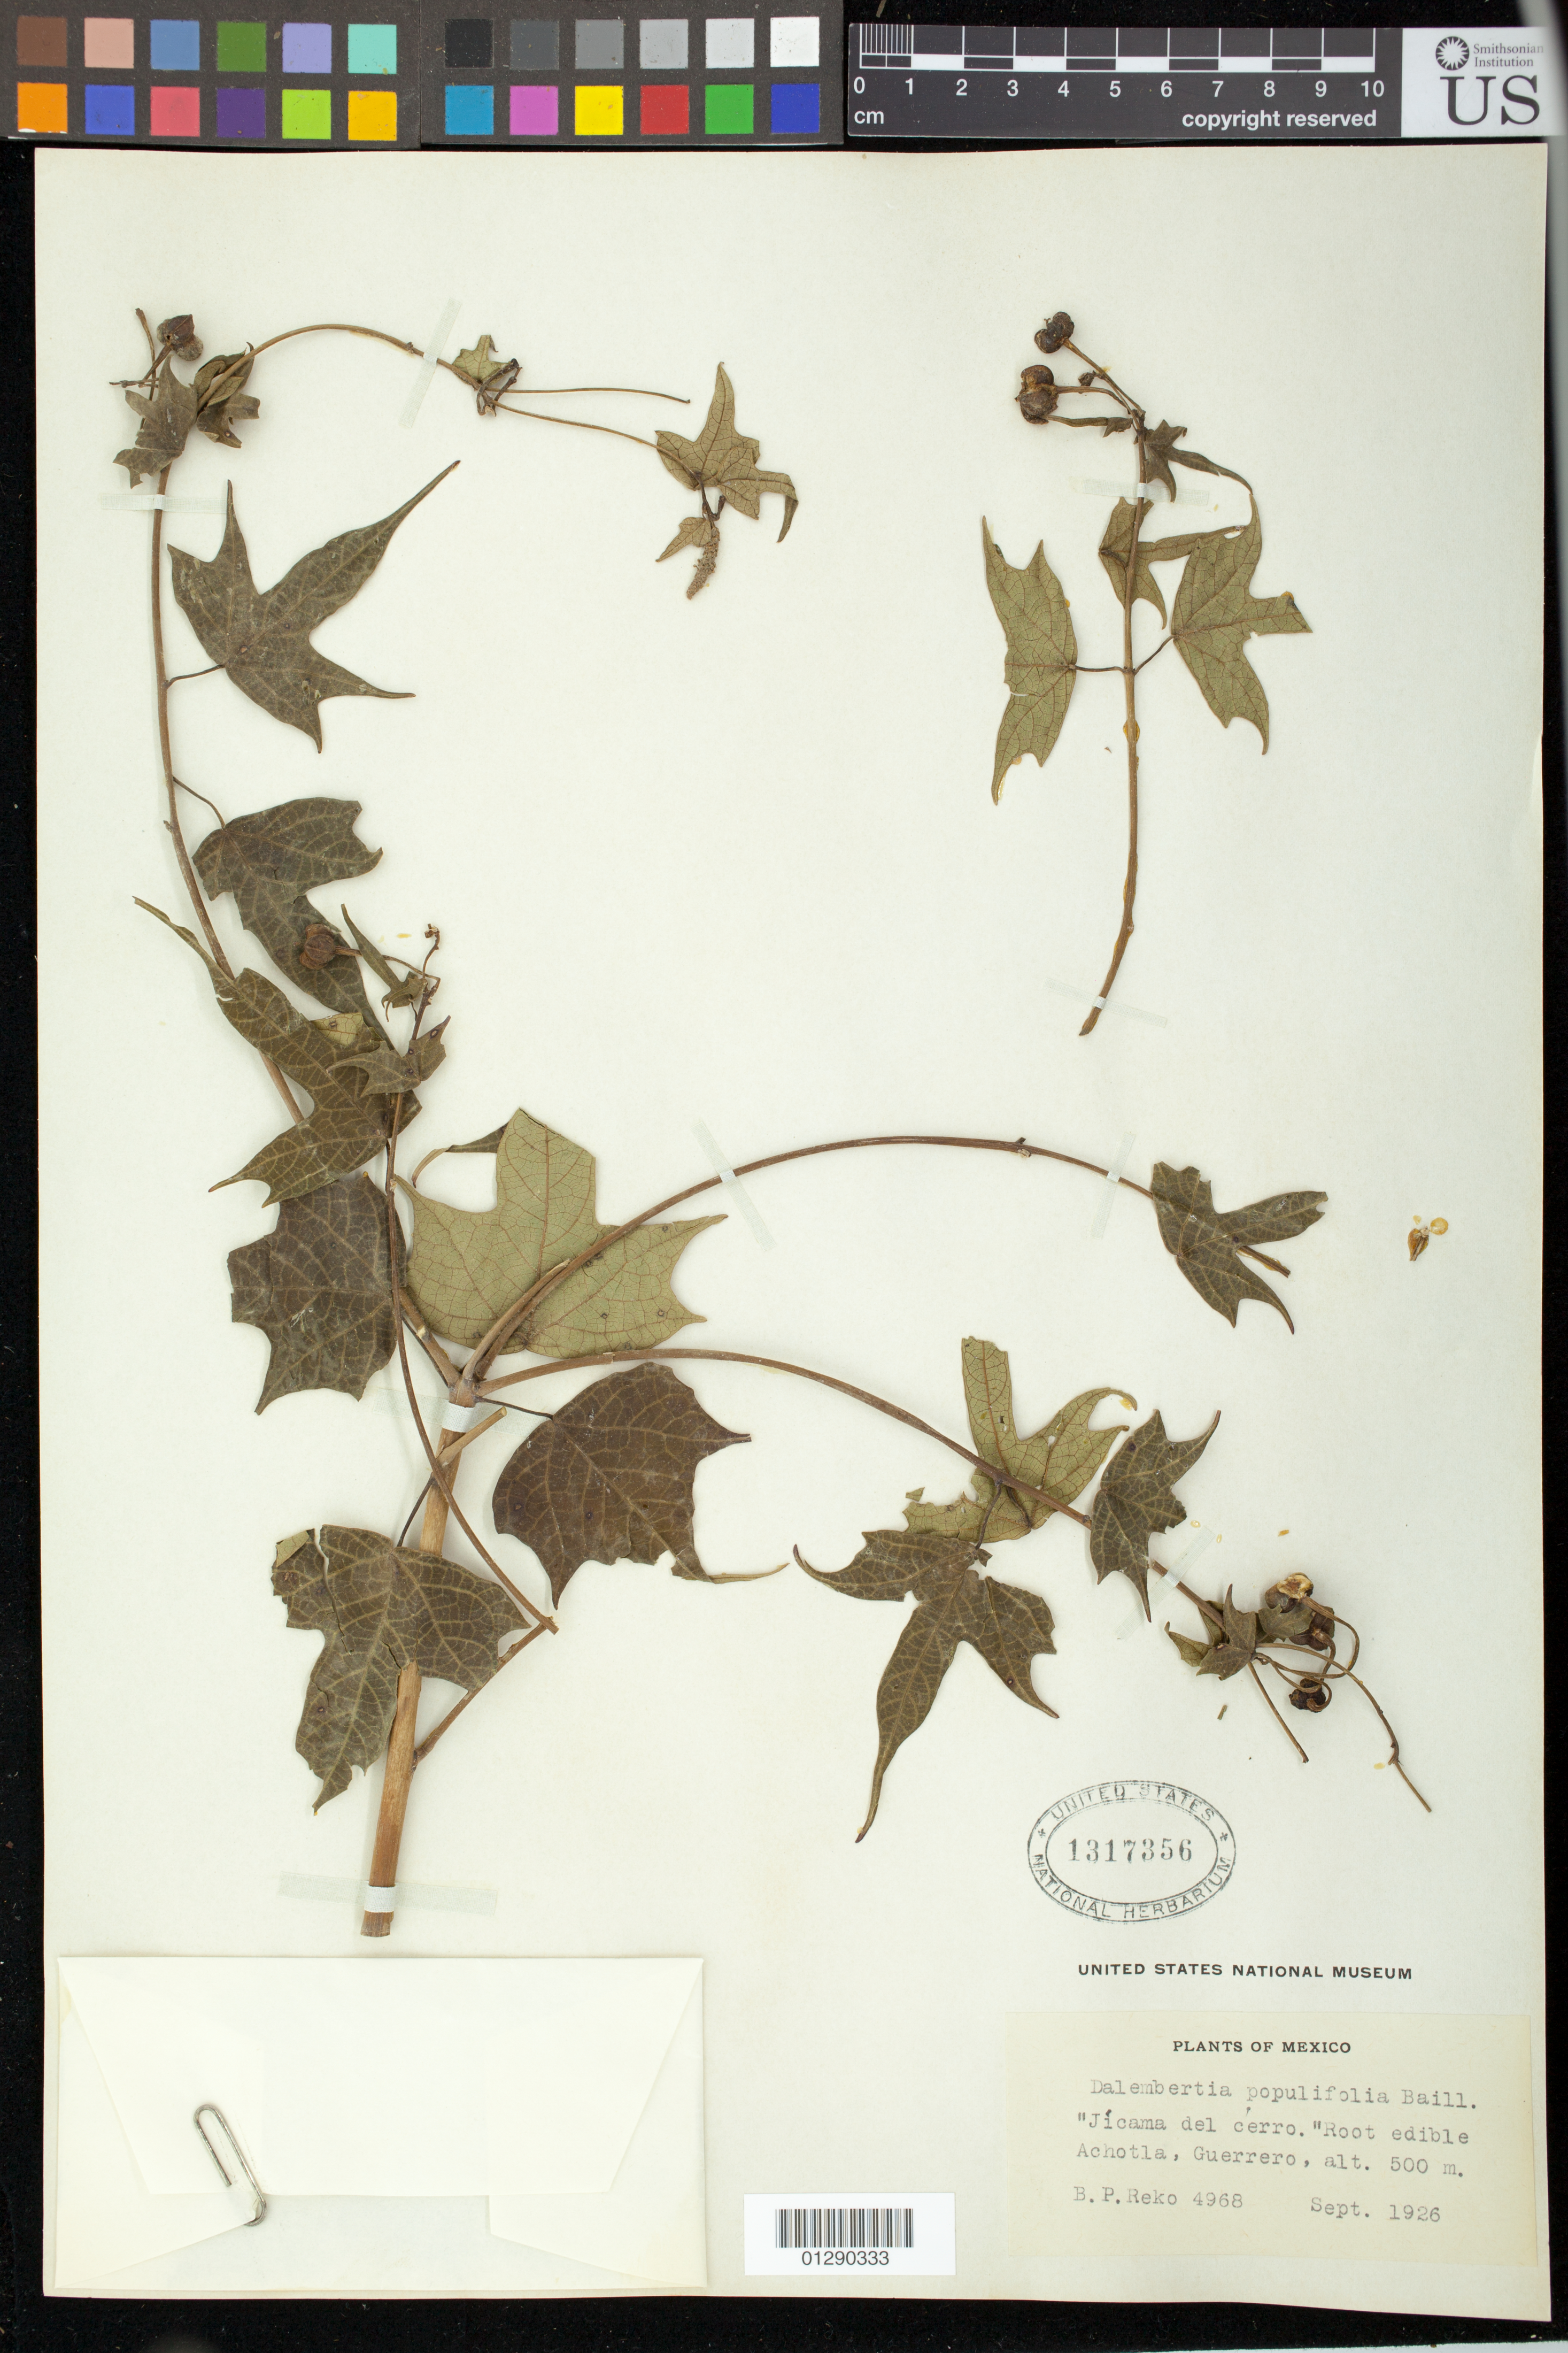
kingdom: Plantae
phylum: Tracheophyta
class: Magnoliopsida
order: Malpighiales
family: Euphorbiaceae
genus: Dalembertia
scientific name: Dalembertia platanoides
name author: Baill.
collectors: B. P. Reko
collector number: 4968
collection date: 1926-09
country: Mexico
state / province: Guerrero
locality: Achotla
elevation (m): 500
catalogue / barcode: US 1317356